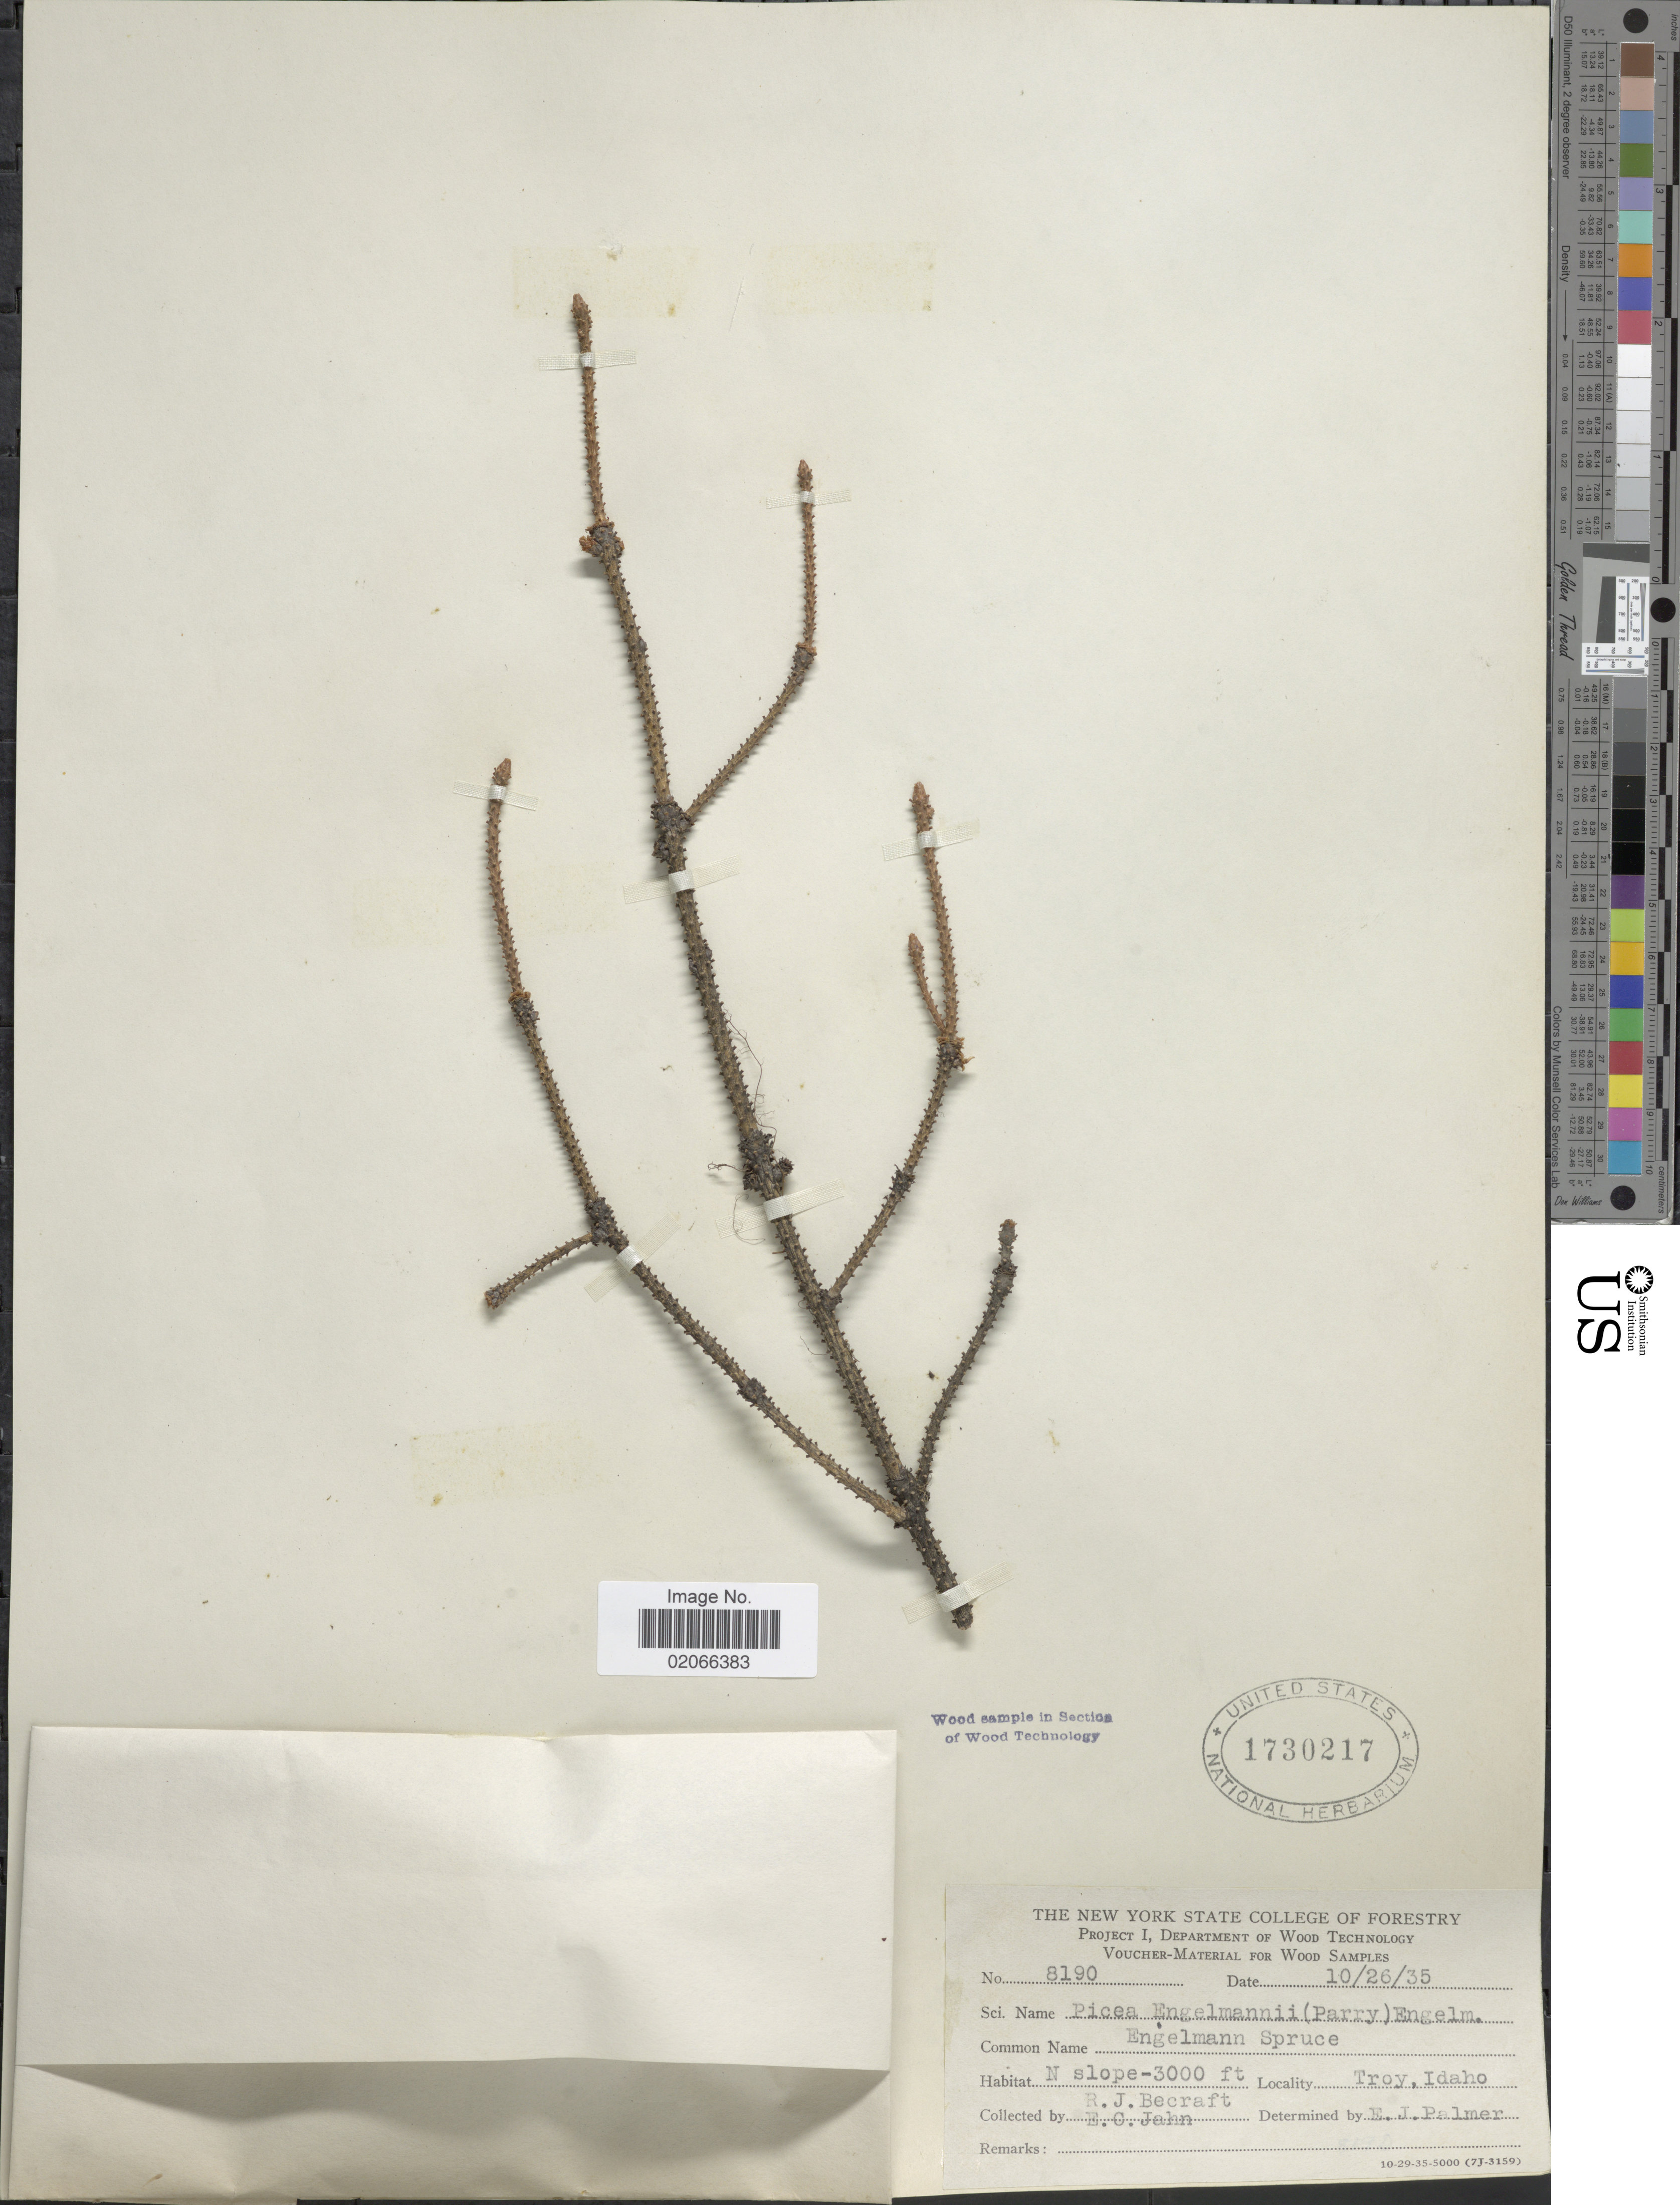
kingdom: Plantae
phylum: Tracheophyta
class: Pinopsida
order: Pinales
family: Pinaceae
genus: Picea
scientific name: Picea engelmannii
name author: Parry ex Engelm.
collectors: R. Becraft & E. Jahn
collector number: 8190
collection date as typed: Transcribed d/m/y: 26/10/35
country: United States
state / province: Idaho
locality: Troy, N slope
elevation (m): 914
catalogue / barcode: US 1730217